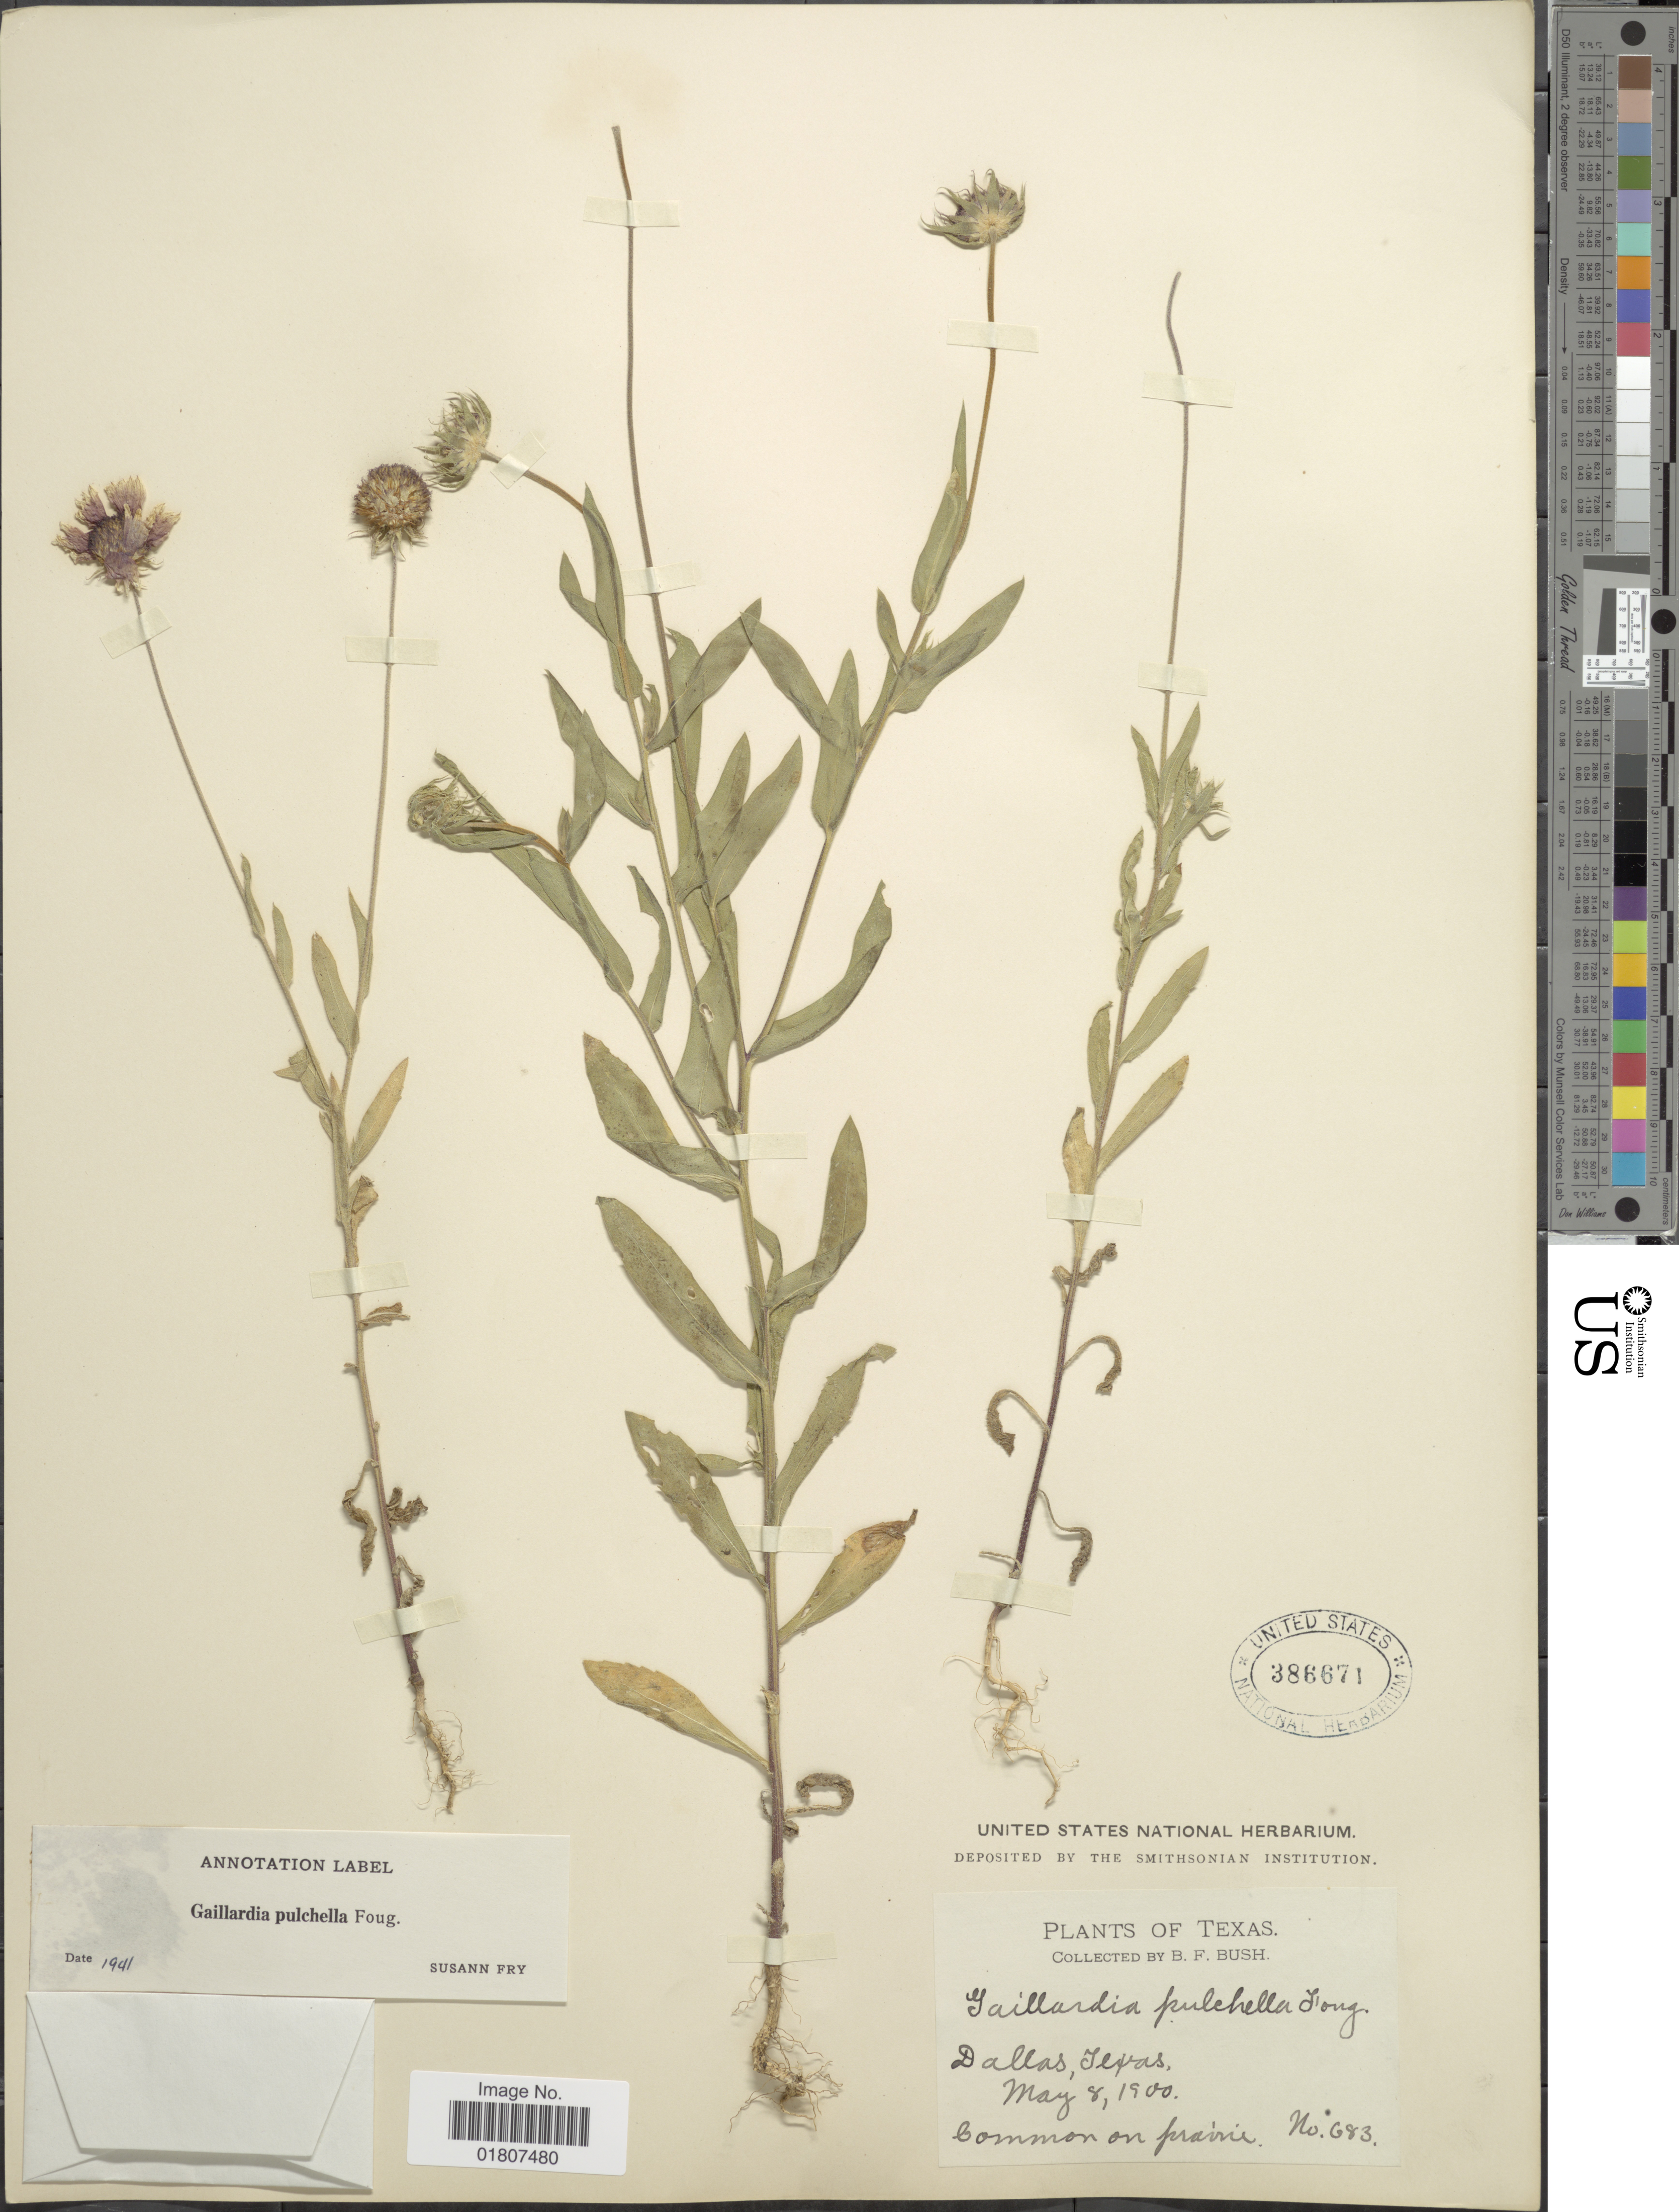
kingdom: Plantae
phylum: Tracheophyta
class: Magnoliopsida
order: Asterales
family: Asteraceae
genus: Gaillardia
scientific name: Gaillardia pulchella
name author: Foug.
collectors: B. F. Bush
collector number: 683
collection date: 1900-05-08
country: United States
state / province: Texas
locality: Dallas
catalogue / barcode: US 386671